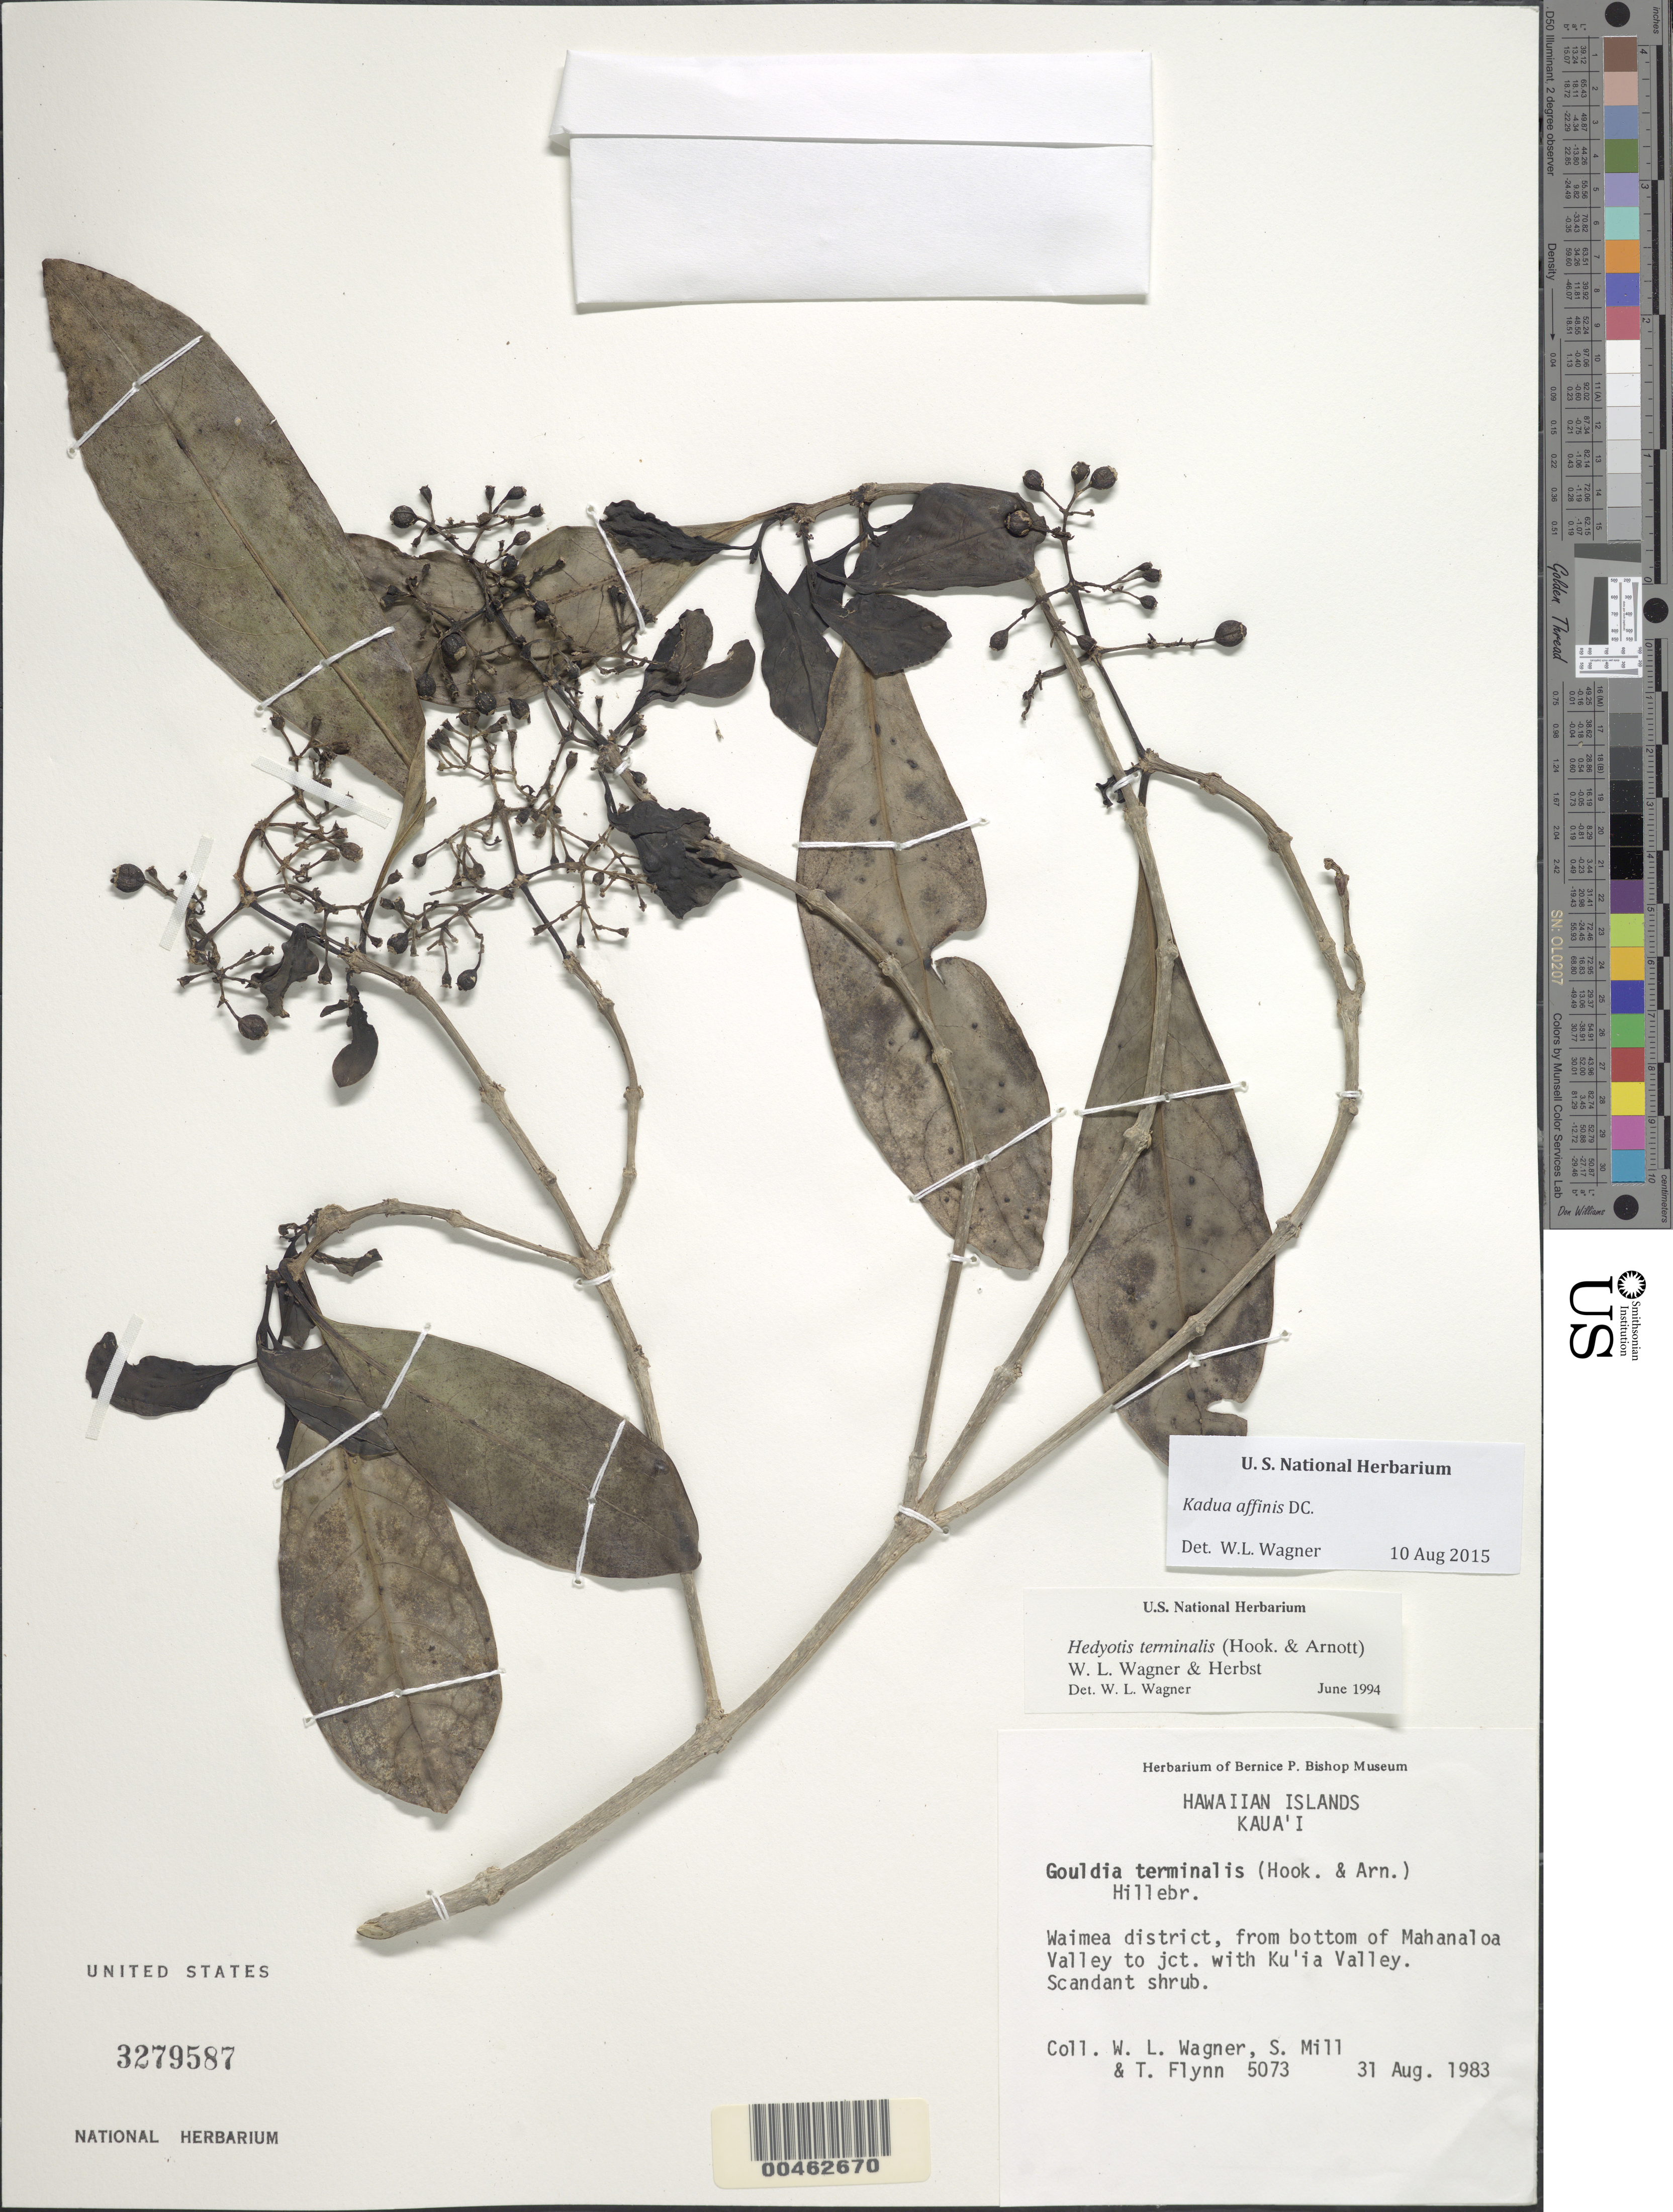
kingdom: Plantae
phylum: Tracheophyta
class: Magnoliopsida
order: Gentianales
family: Rubiaceae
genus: Kadua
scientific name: Kadua affinis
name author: DC.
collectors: W. L. Wagner, S. W. Miller & T. W. Flynn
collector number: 5073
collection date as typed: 31 Aug 1983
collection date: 1983-08-31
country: United States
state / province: Hawaii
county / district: Kauai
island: Kaua'i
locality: Waimea district, from bottom of Mahanaloa Valley to jct. with Ku'ia Valley.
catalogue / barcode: US 3279587